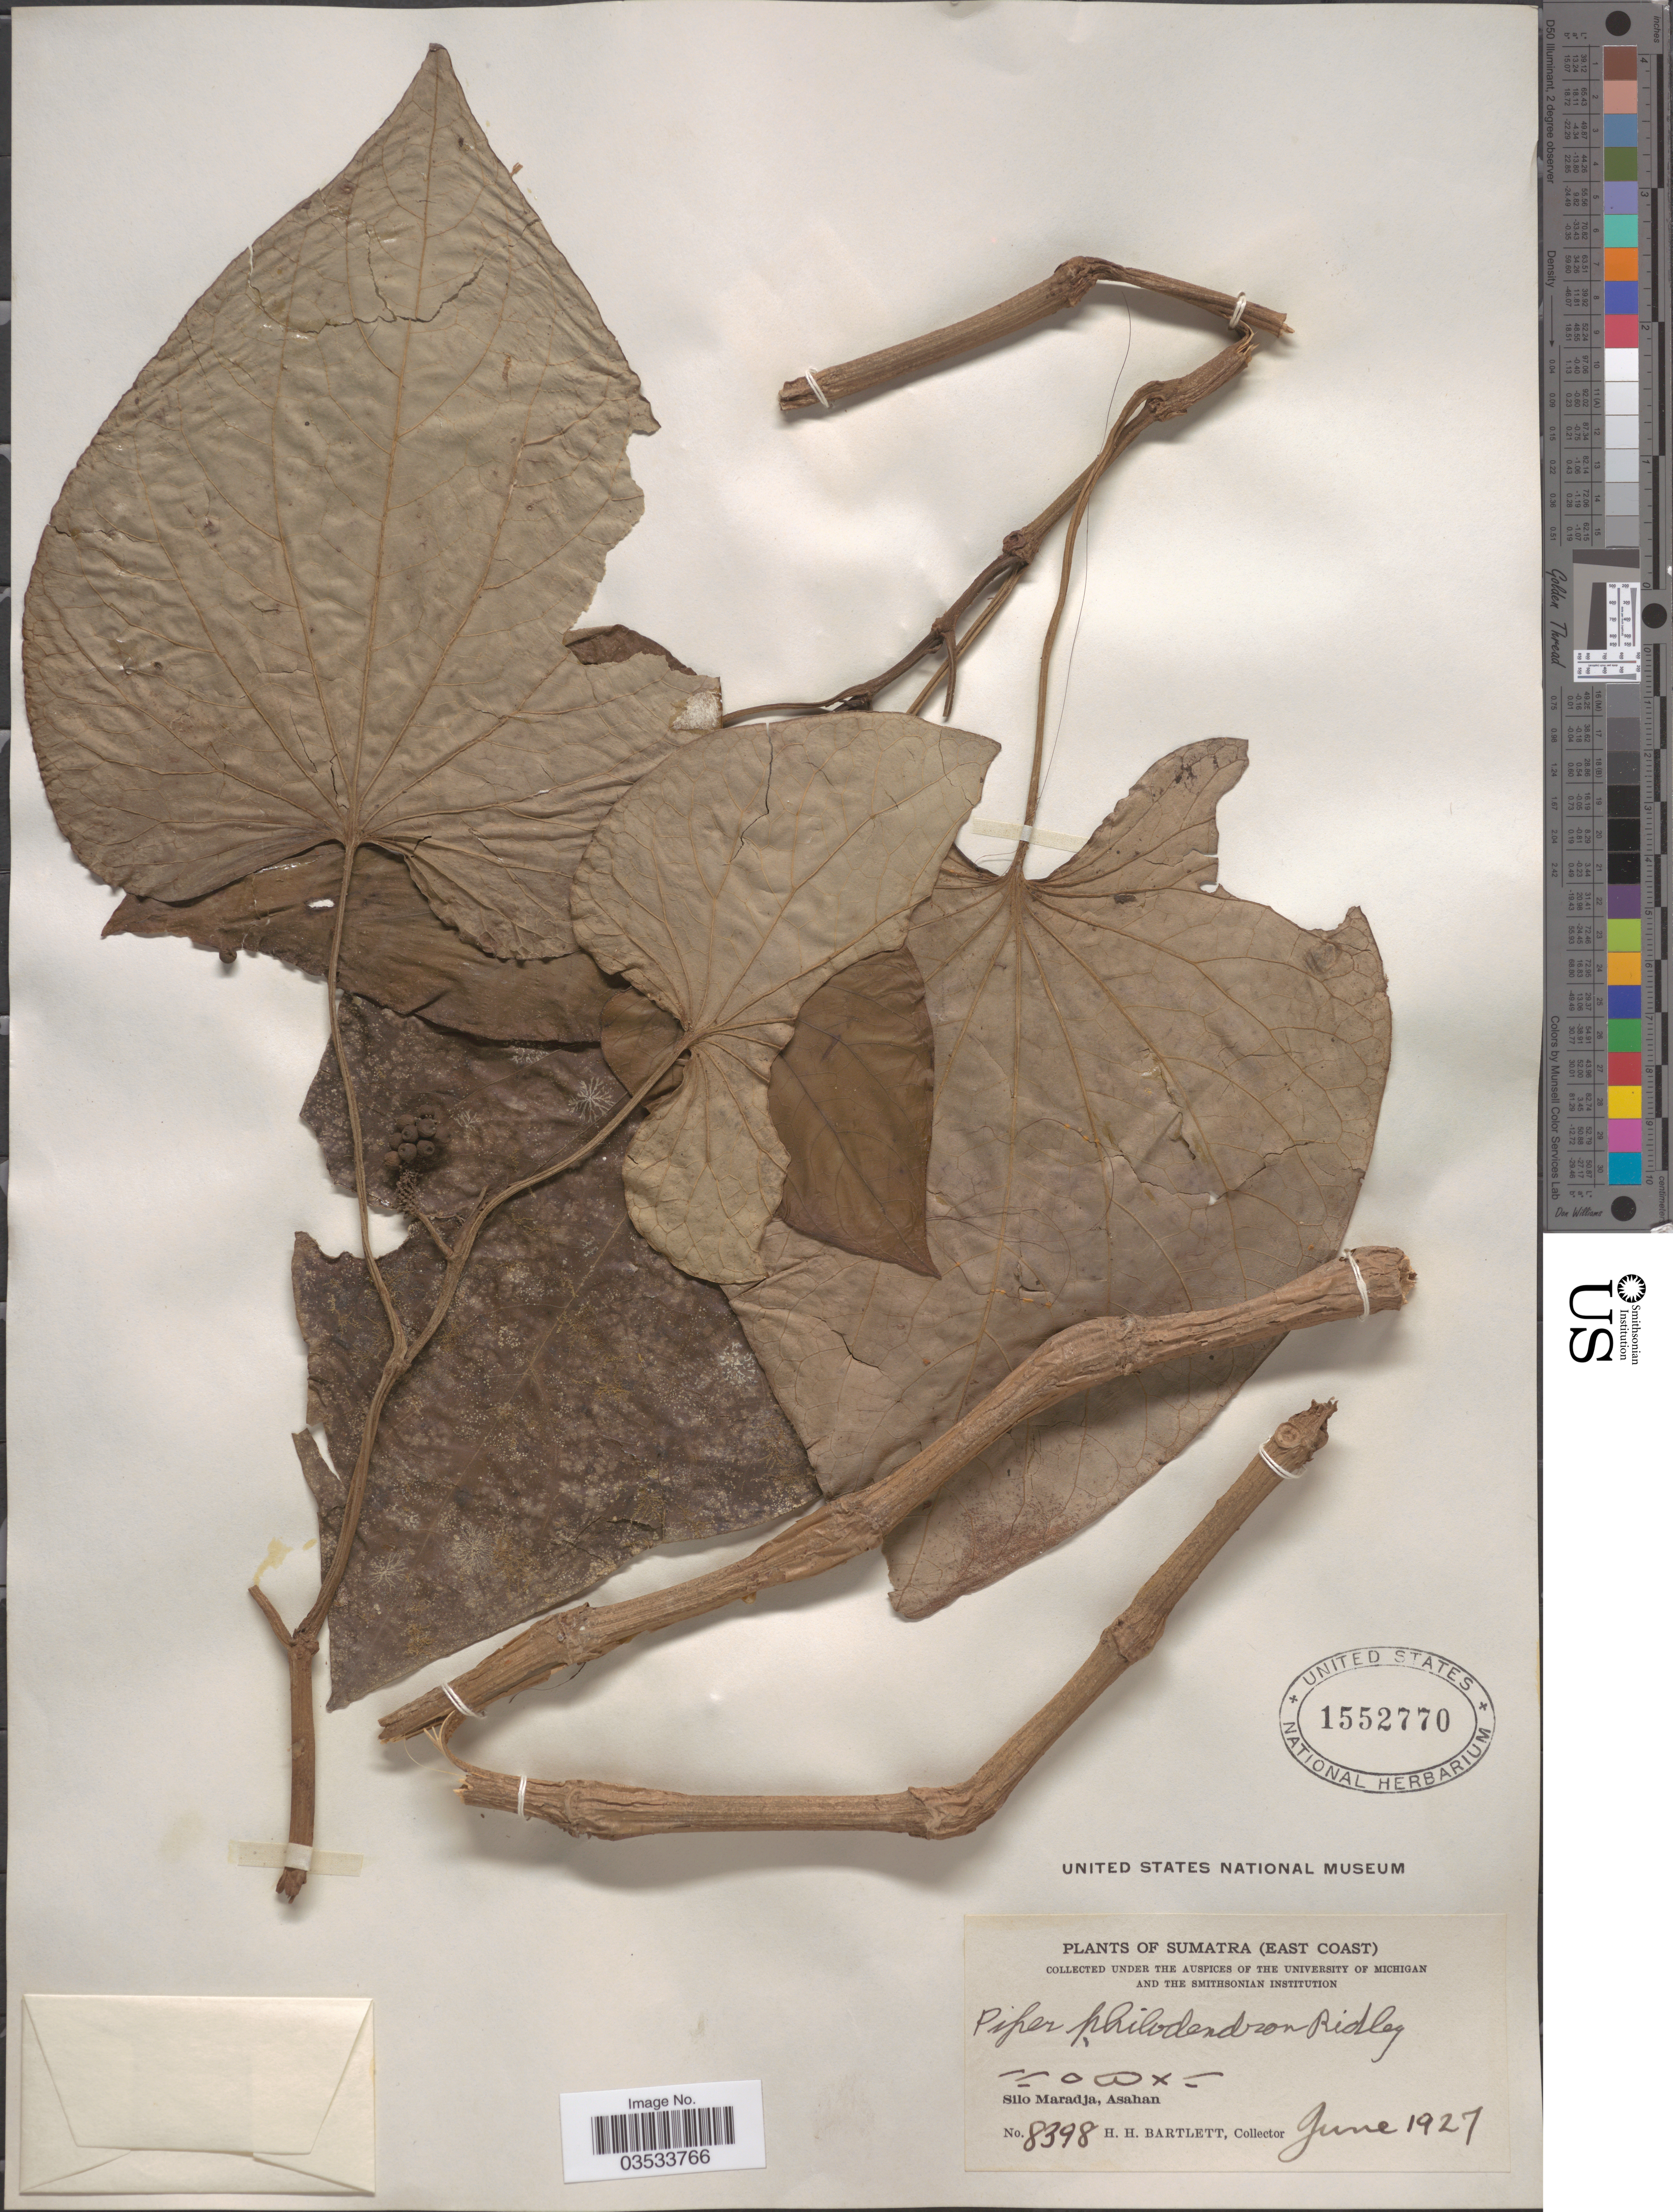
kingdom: Plantae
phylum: Tracheophyta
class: Magnoliopsida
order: Piperales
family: Piperaceae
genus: Piper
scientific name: Piper philodendron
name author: Ridl.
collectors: H. H. Bartlett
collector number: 8398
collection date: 1927-06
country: Indonesia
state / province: Sumatra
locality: East Coast. Silo Maradja, Asahan.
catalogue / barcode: US 1552770